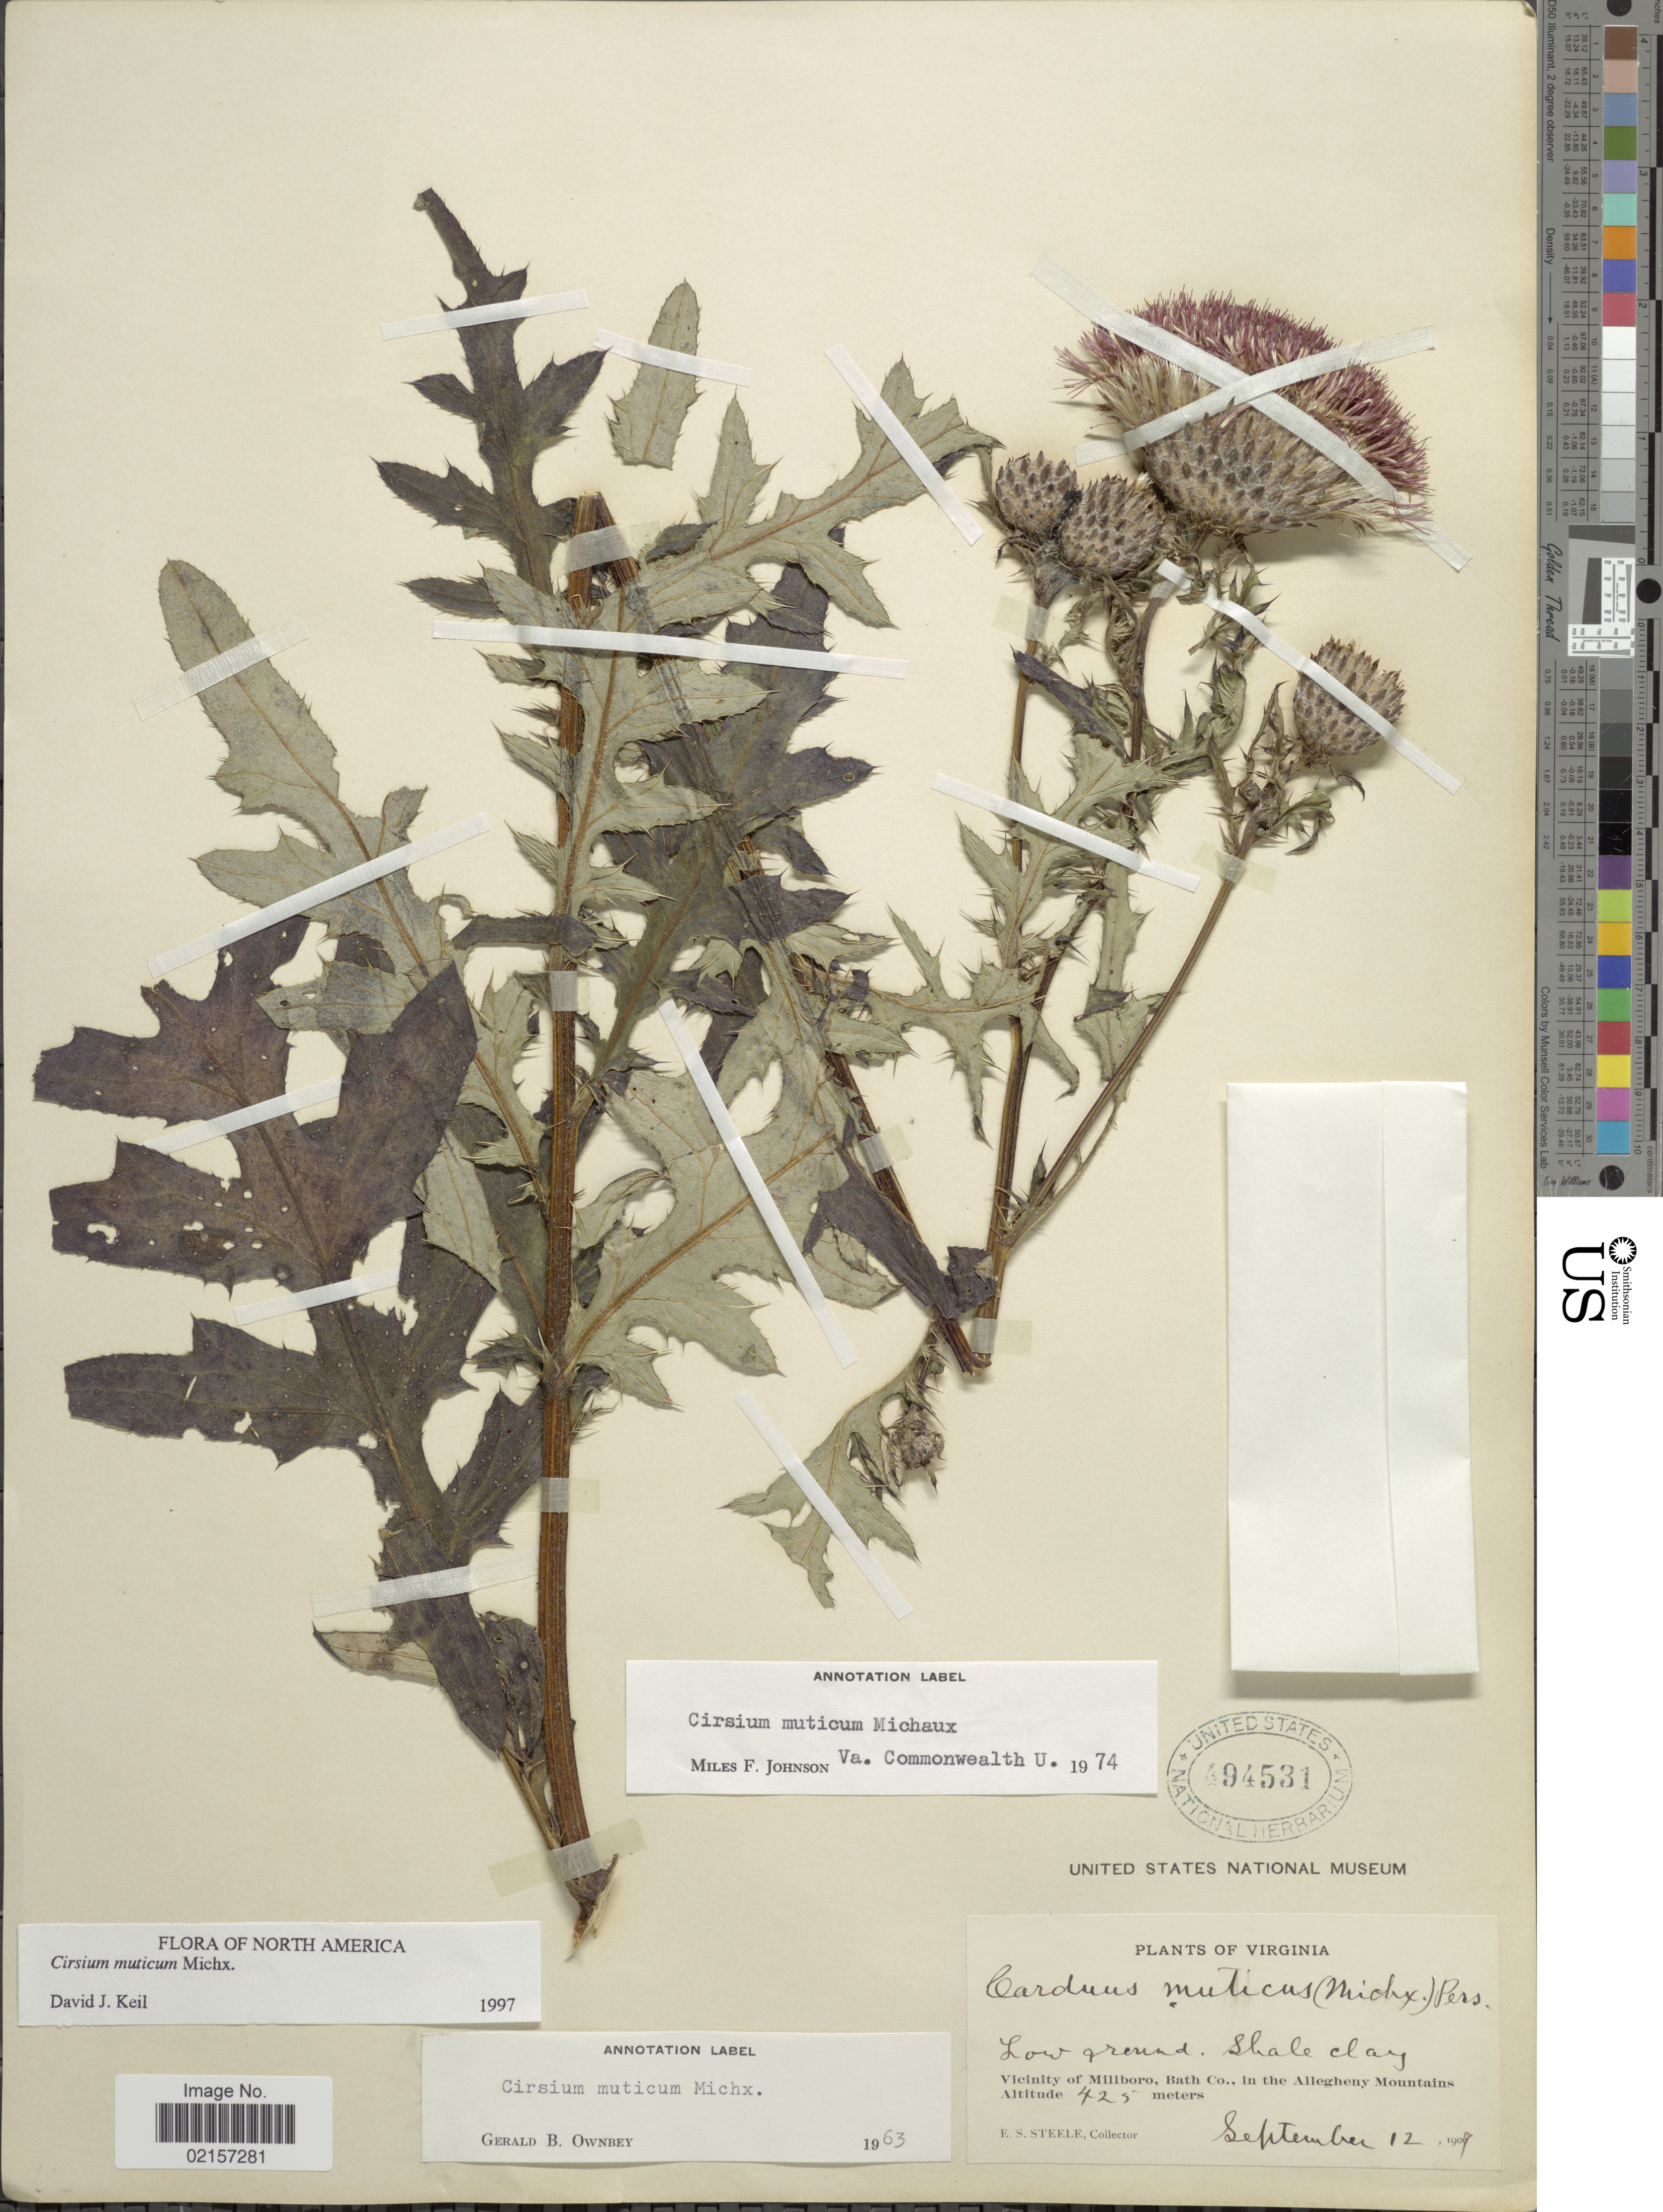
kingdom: Plantae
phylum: Tracheophyta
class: Magnoliopsida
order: Asterales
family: Asteraceae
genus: Cirsium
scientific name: Cirsium muticum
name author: Michx.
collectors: E. Steele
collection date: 1907-09-12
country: United States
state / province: Virginia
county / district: Bath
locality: Low ground, Shale clay, vicinity of Millboro, Bath Co., int he Allegheny Mountains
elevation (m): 425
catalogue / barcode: US 494531